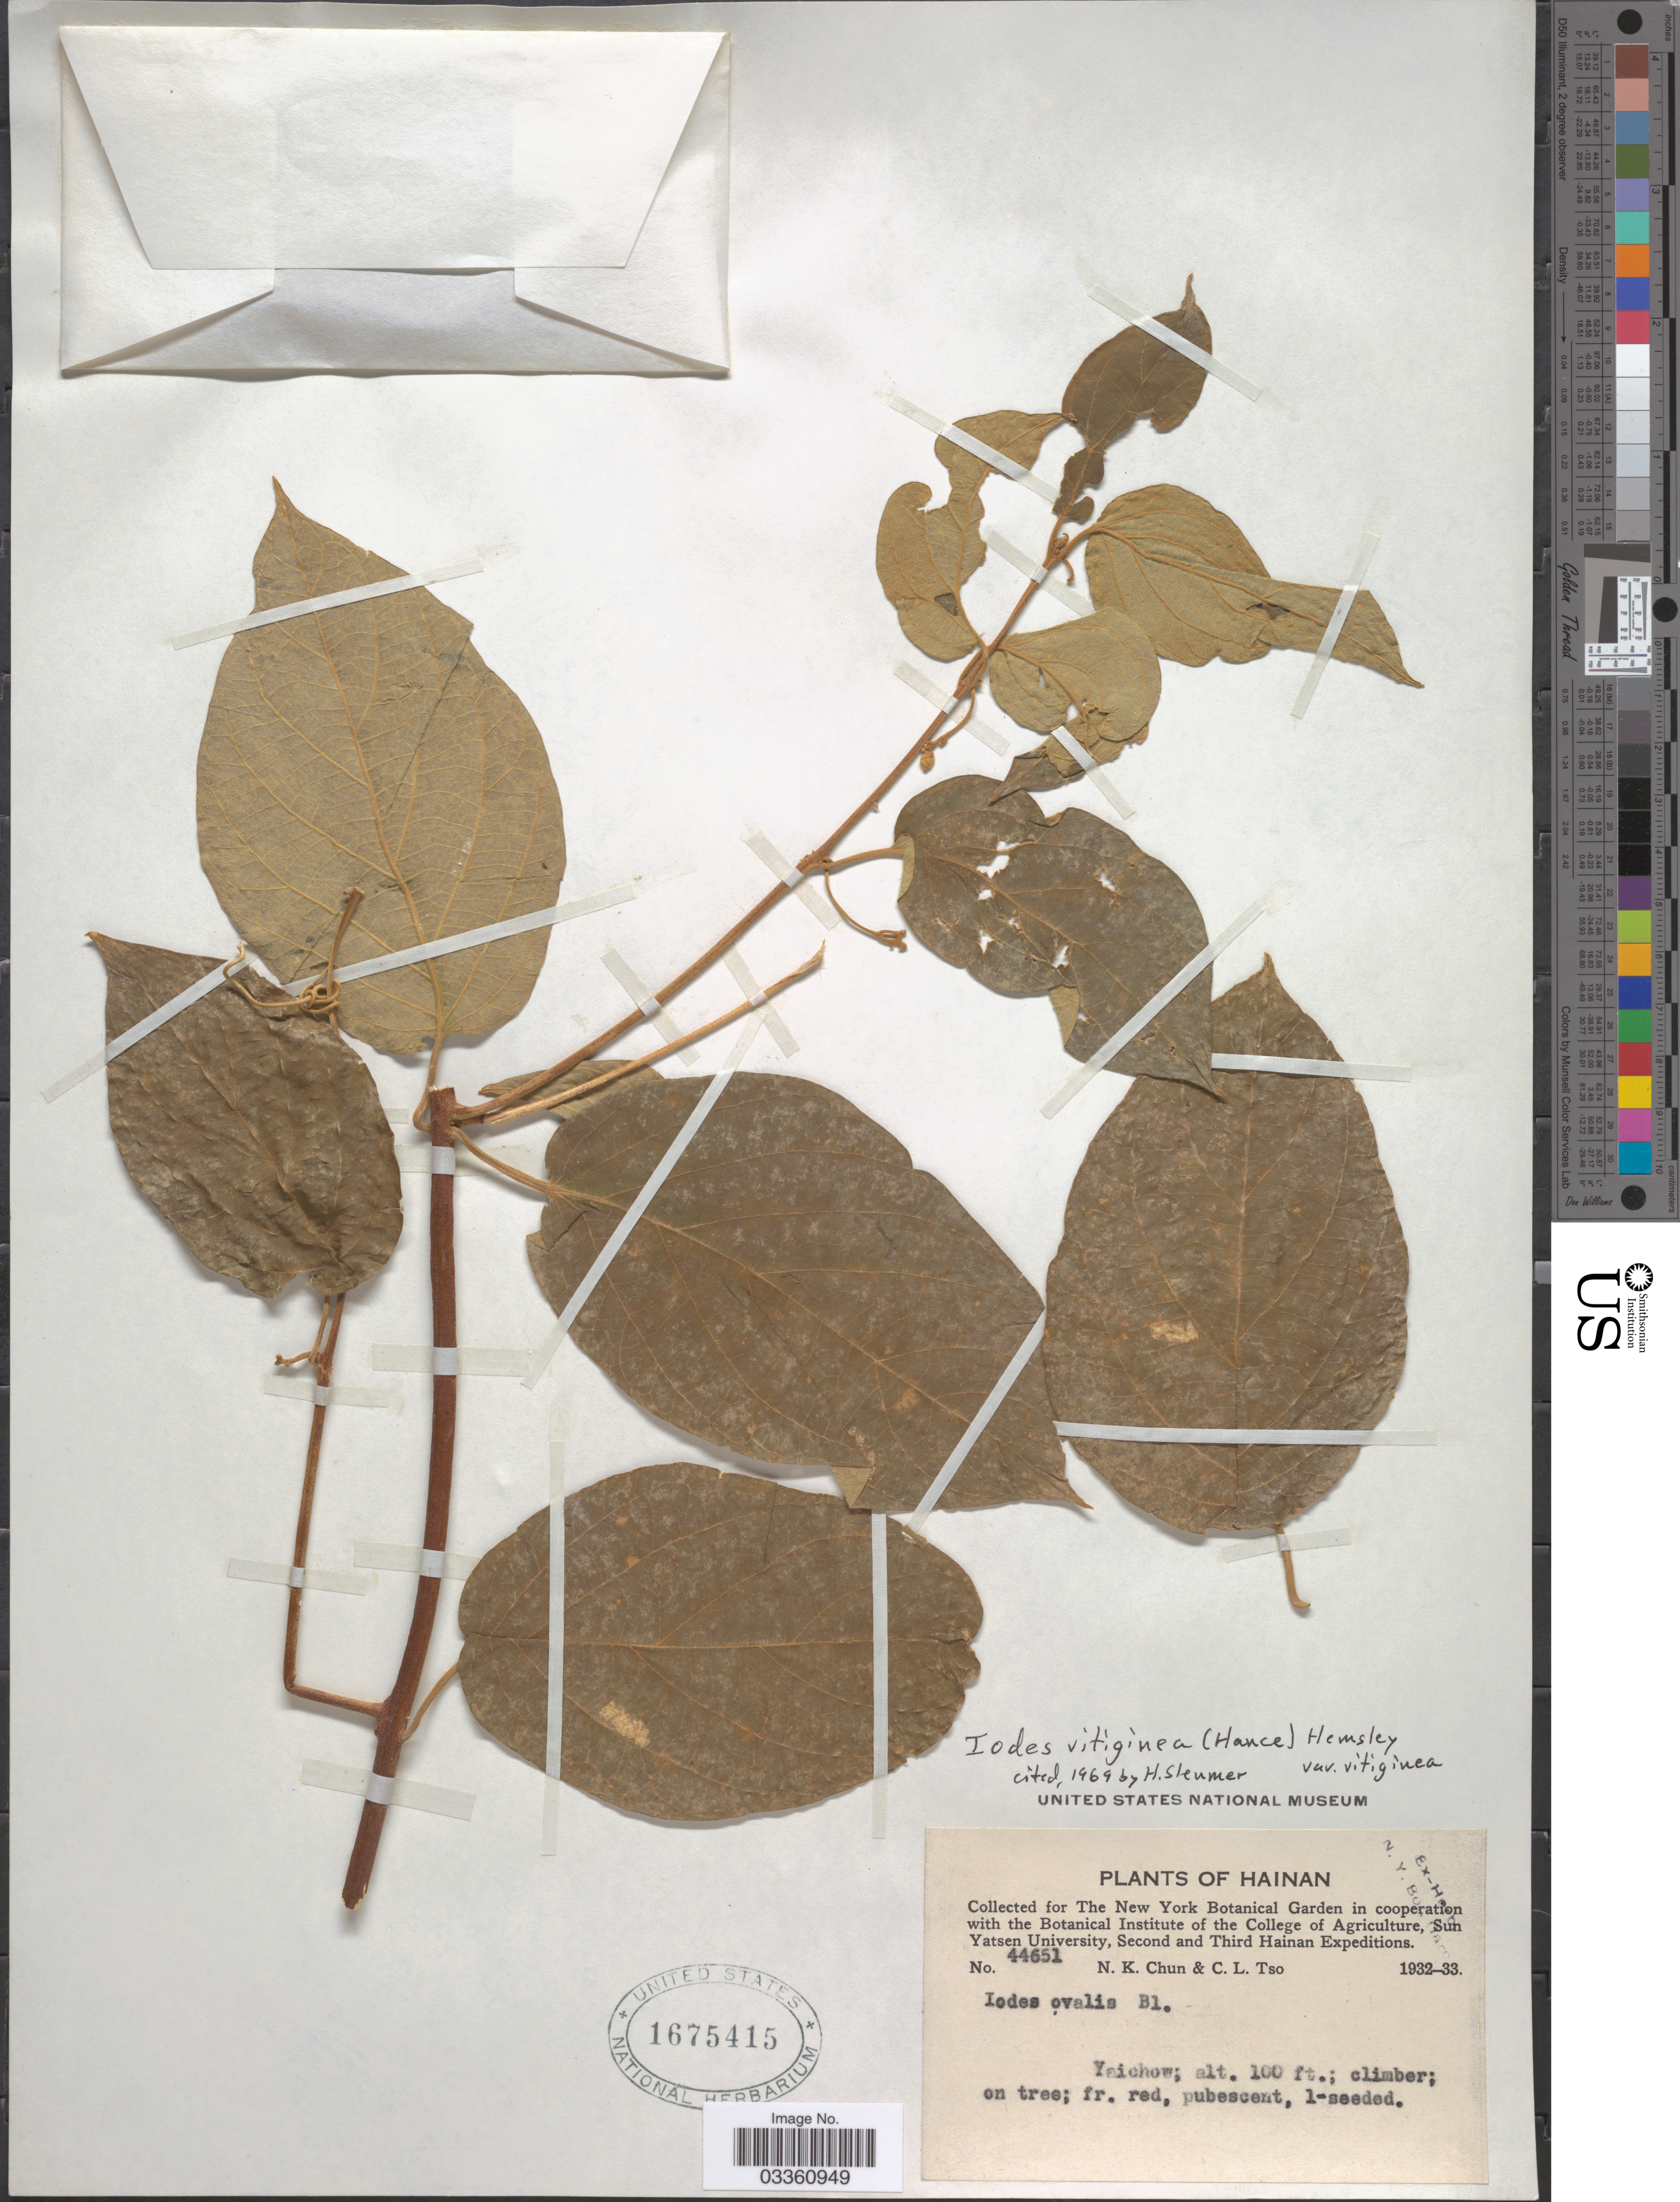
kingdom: Plantae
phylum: Tracheophyta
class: Magnoliopsida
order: Icacinales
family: Icacinaceae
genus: Iodes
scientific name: Iodes vitiginea var. vitiginea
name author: (Hance) Hance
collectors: N. K. Chun & C. Tso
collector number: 44651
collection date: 1932/1933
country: China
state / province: Hainan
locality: Yaichow.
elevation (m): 30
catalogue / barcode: US 1675415